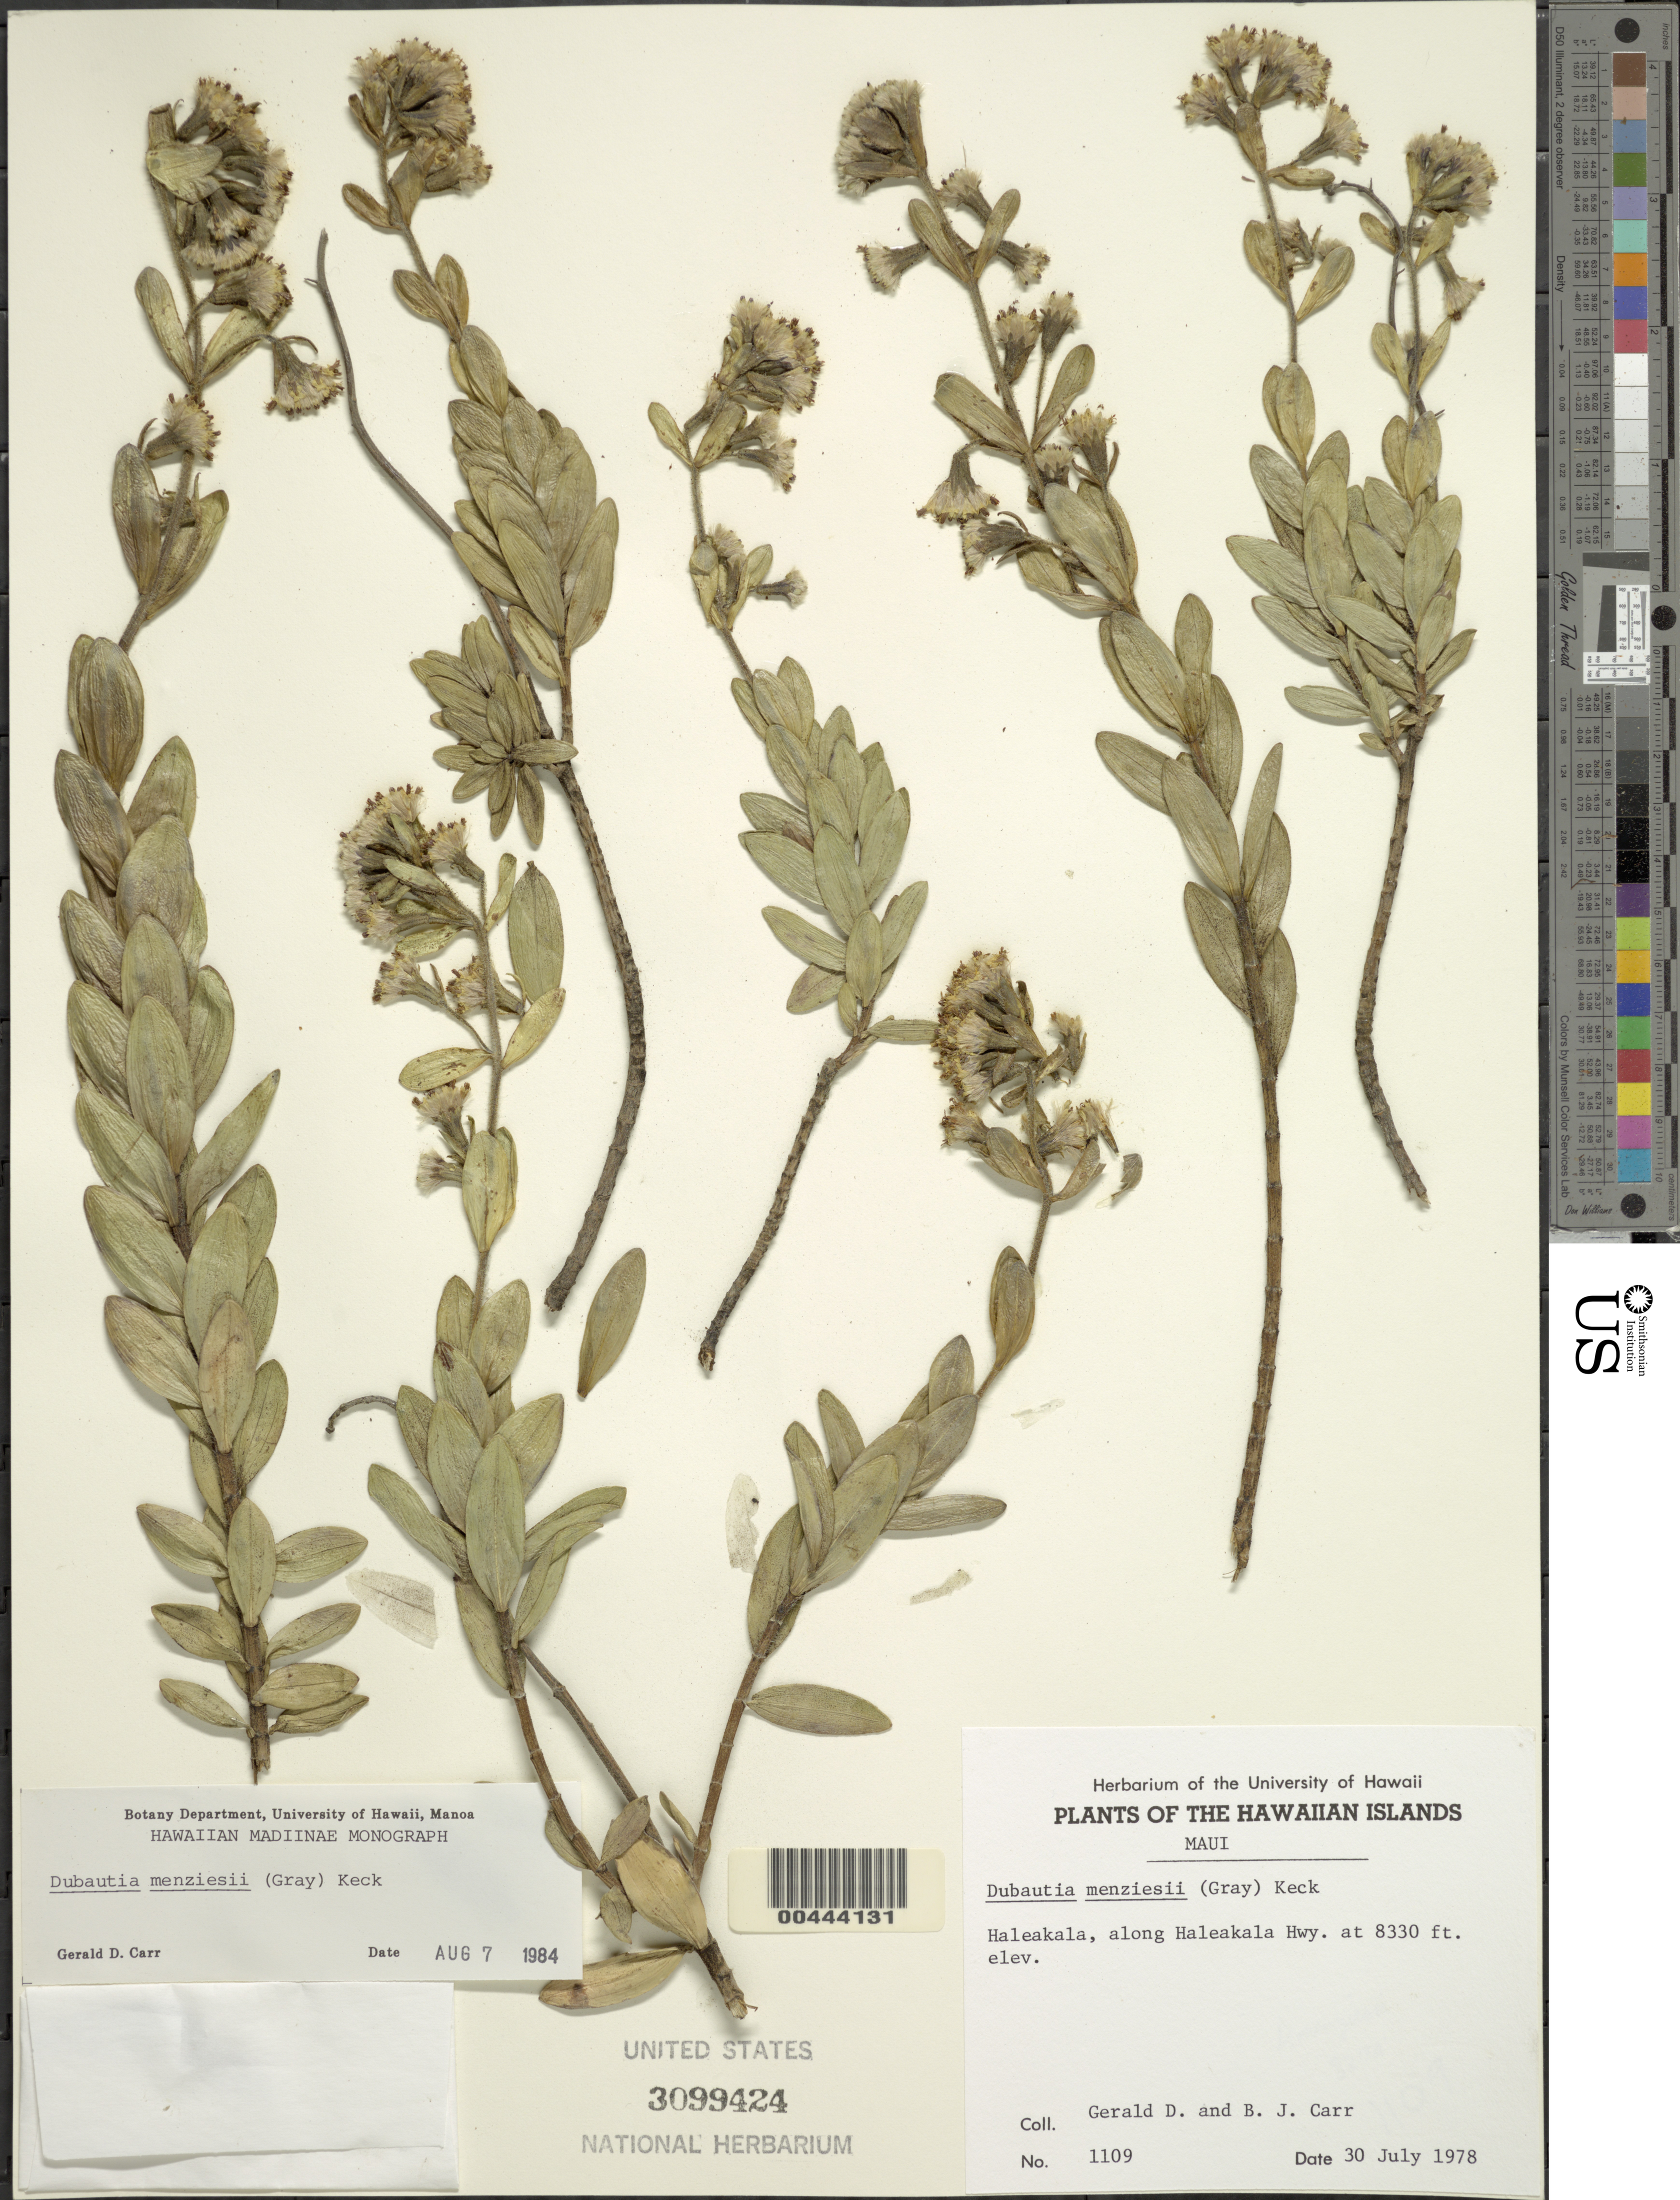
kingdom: Plantae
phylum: Tracheophyta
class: Magnoliopsida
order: Asterales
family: Asteraceae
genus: Dubautia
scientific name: Dubautia menziesii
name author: (A. Gray) D.D. Keck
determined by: Carr, G. D.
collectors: G. D. Carr & B. Carr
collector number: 1109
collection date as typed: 30 Jul 1978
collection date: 1978-07-30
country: United States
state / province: Hawaii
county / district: Maui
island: Maui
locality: Haleakala, along Haleakala Highway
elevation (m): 2539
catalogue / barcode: US 3099424